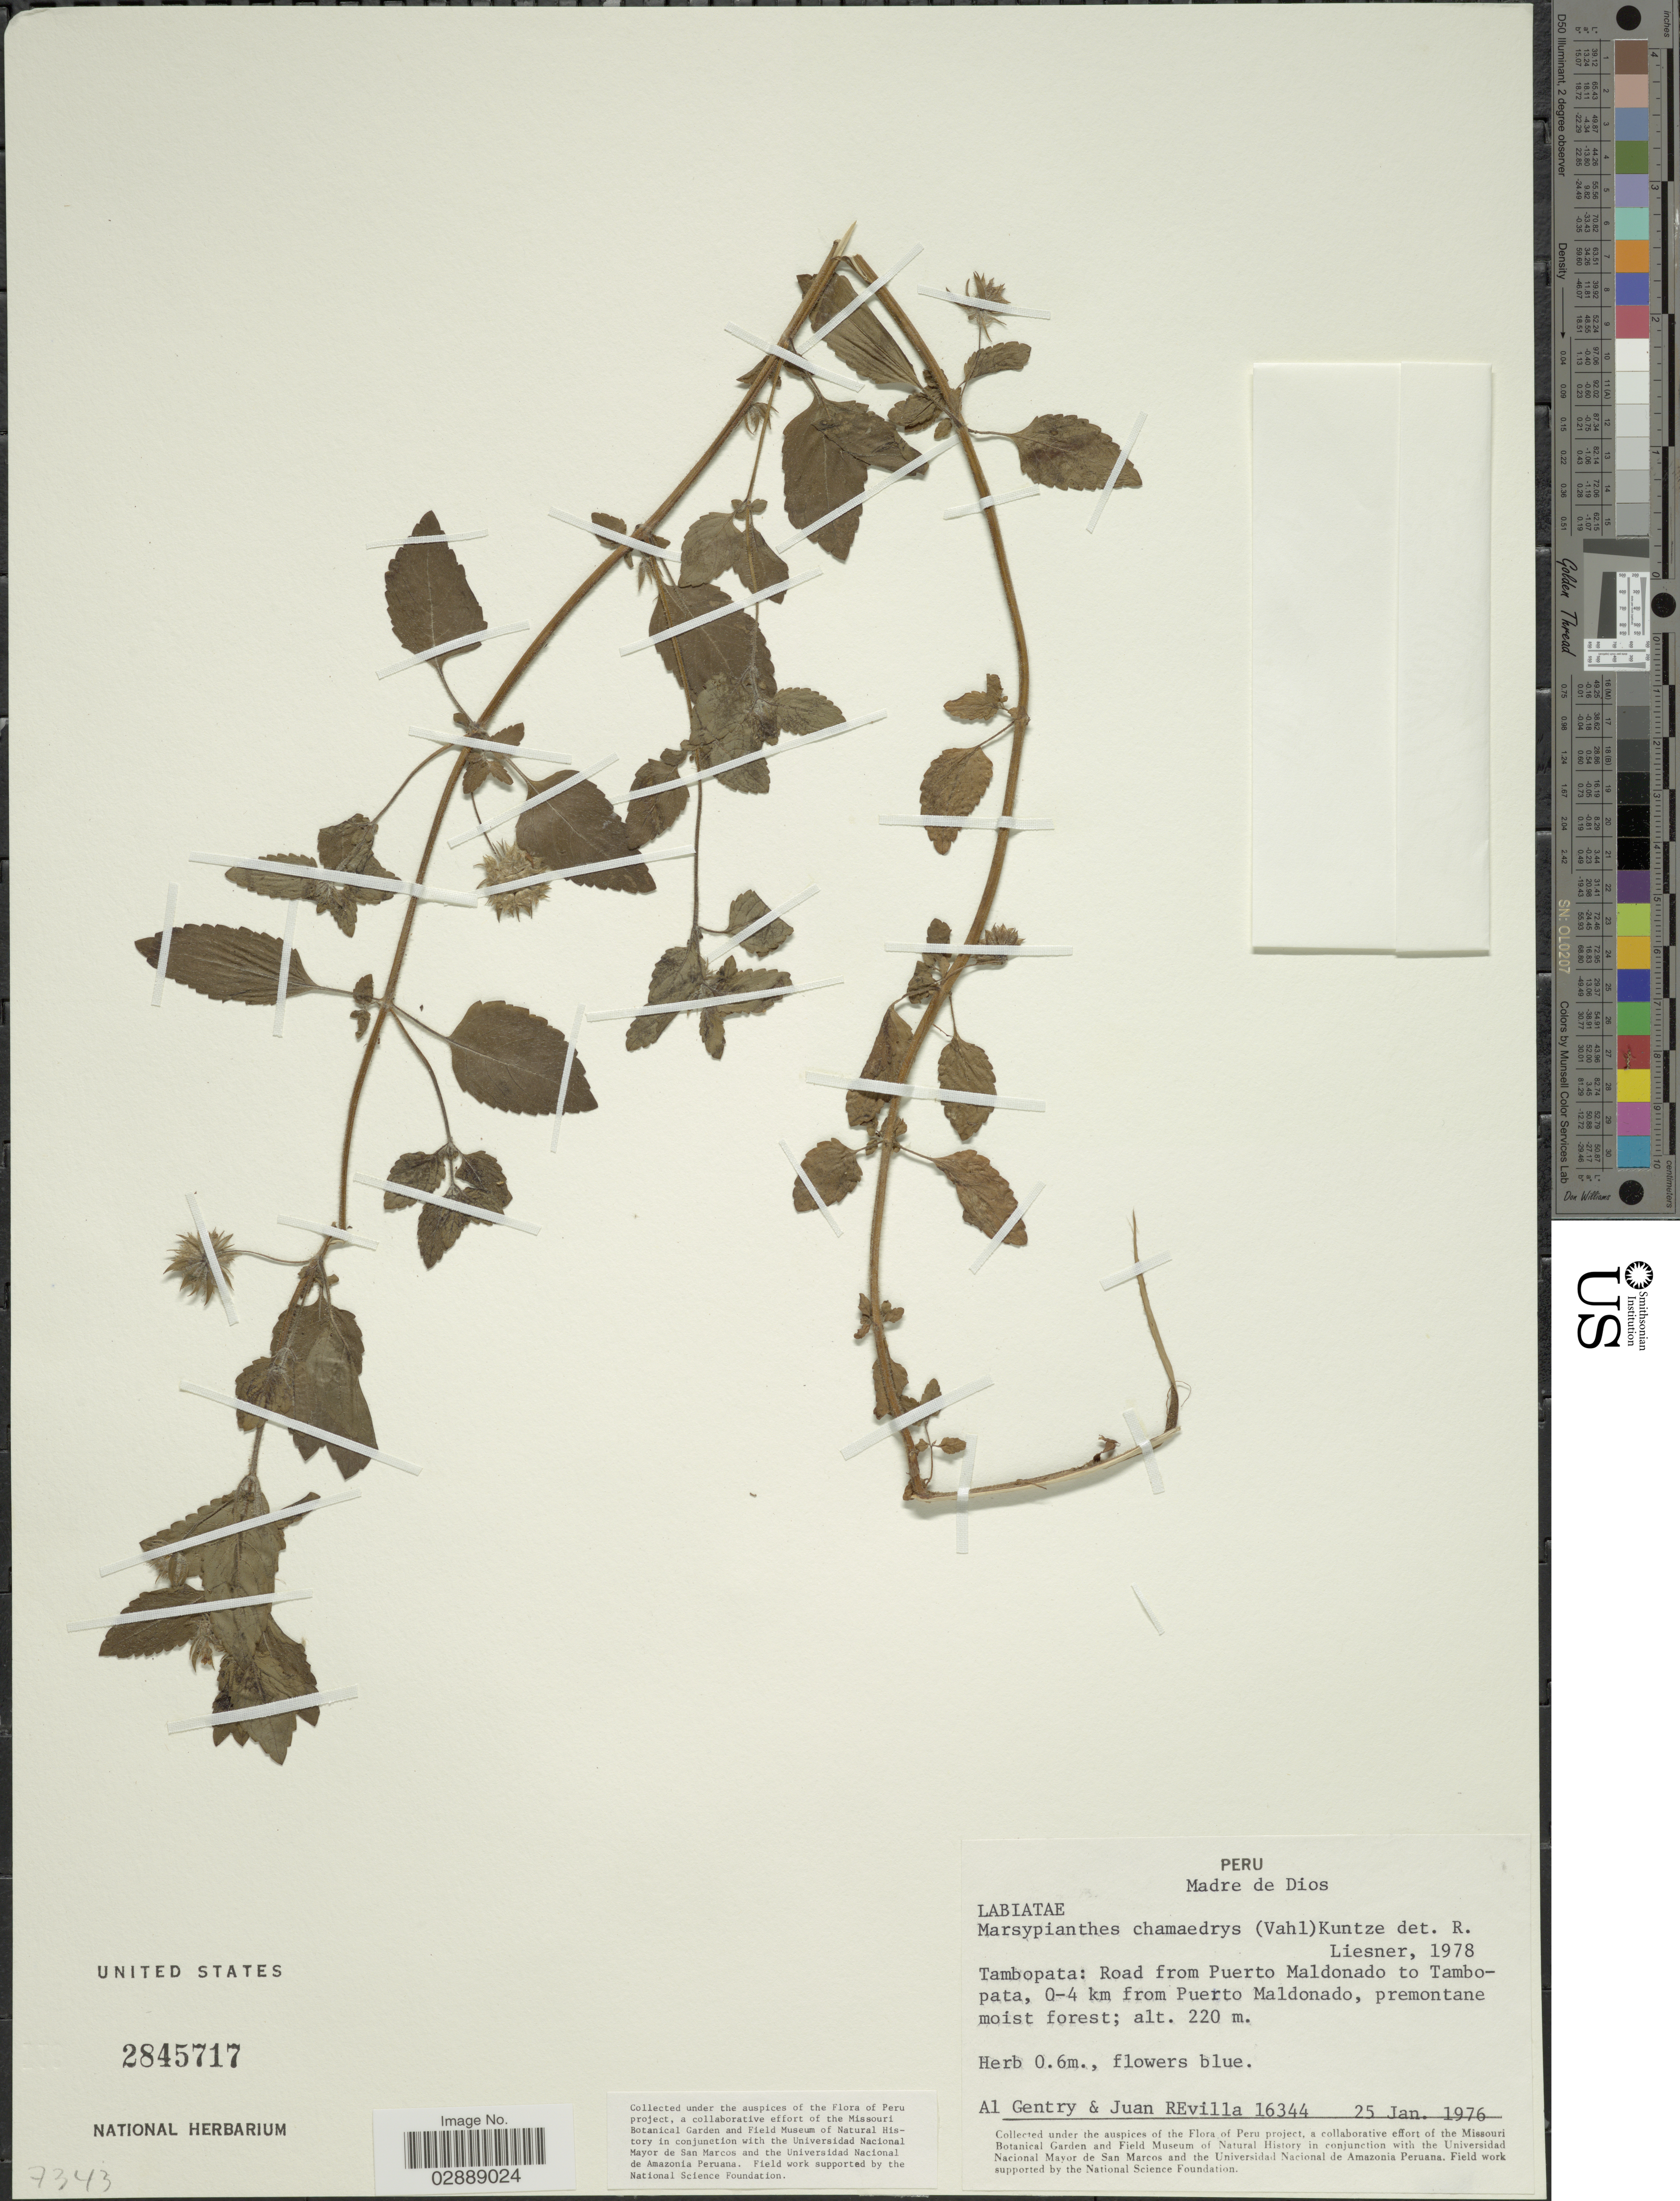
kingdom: Plantae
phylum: Tracheophyta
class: Magnoliopsida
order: Lamiales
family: Lamiaceae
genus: Marsypianthes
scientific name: Marsypianthes chamaedrys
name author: (Vahl) Kuntze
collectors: A. H. Gentry & J. Revilla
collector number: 16344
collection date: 1976-01-25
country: Peru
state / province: Madre de Dios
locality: Tambopata: Road from Puerto Maldonado to Tambopata, 0-4 km from Puerto Maldonado.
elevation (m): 220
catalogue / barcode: US 2845717